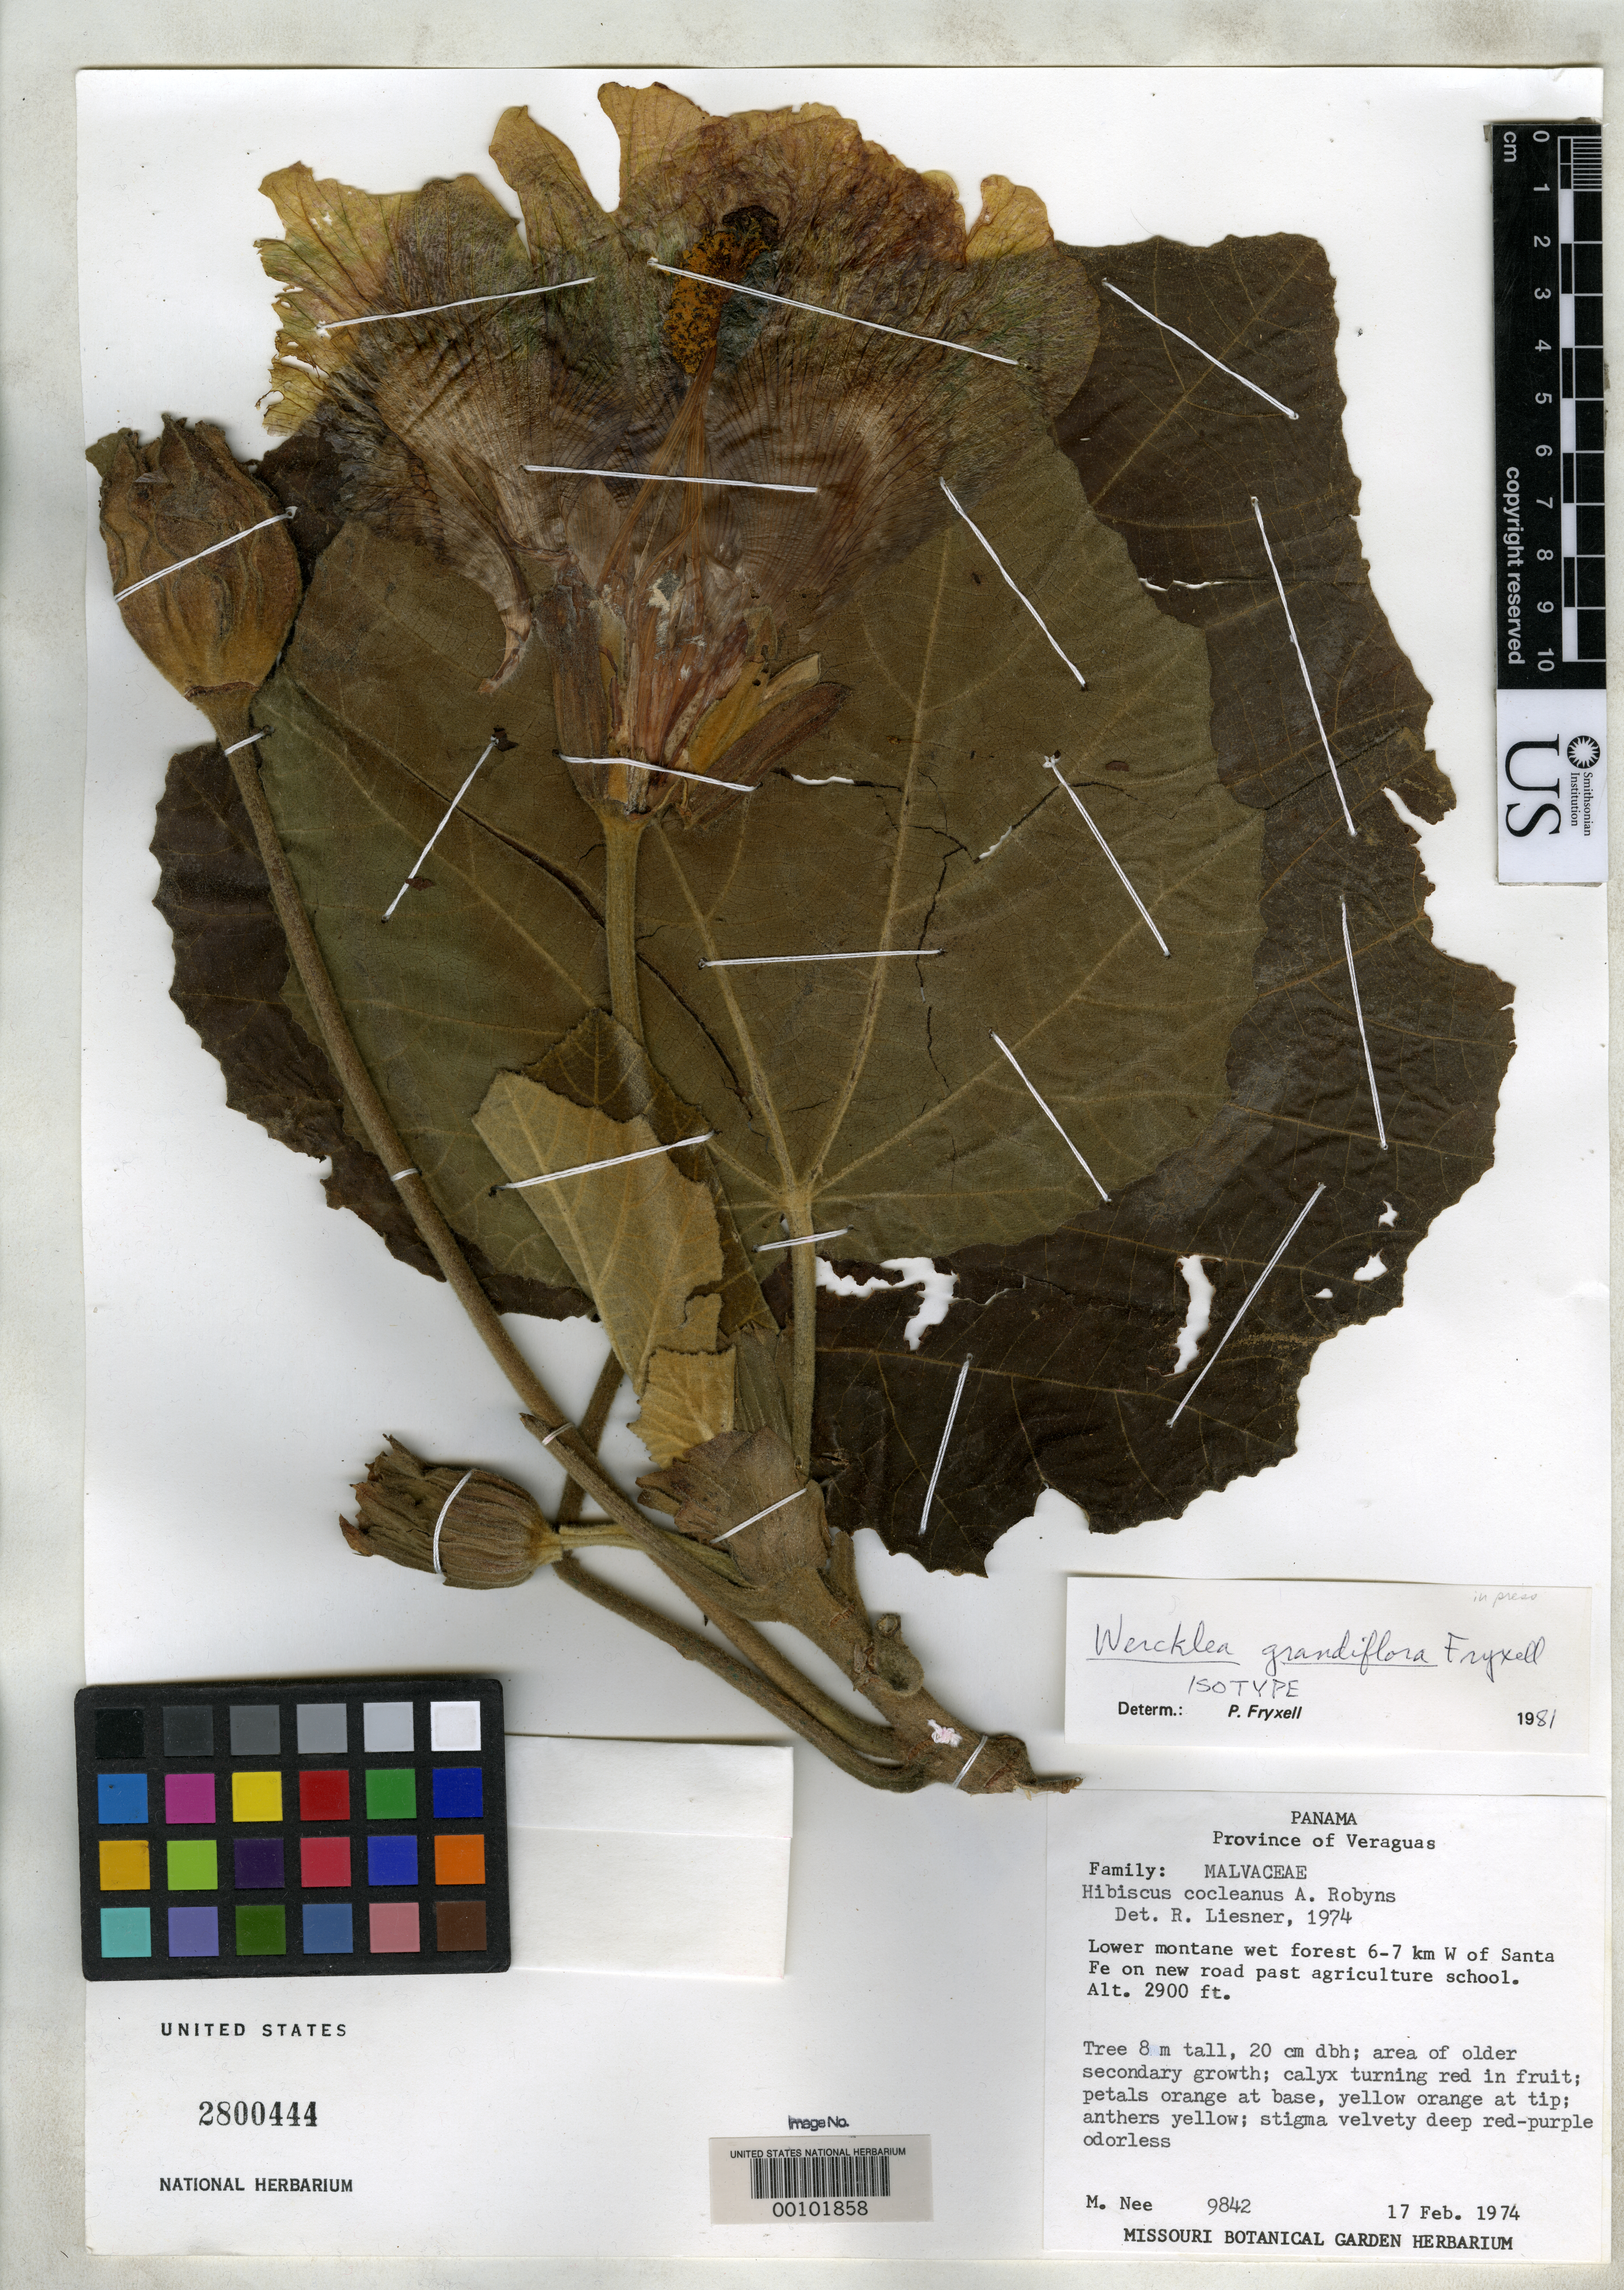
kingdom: Plantae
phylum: Tracheophyta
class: Magnoliopsida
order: Malvales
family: Malvaceae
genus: Wercklea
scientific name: Wercklea grandiflora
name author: Fryxell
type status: Isotype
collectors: M. Nee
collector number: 9842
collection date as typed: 17 Feb 1974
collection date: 1974-02-17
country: Panama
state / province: Veraguas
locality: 6-7 km W of Santa Fe on new road past Agriculture School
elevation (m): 884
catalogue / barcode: US 2800444